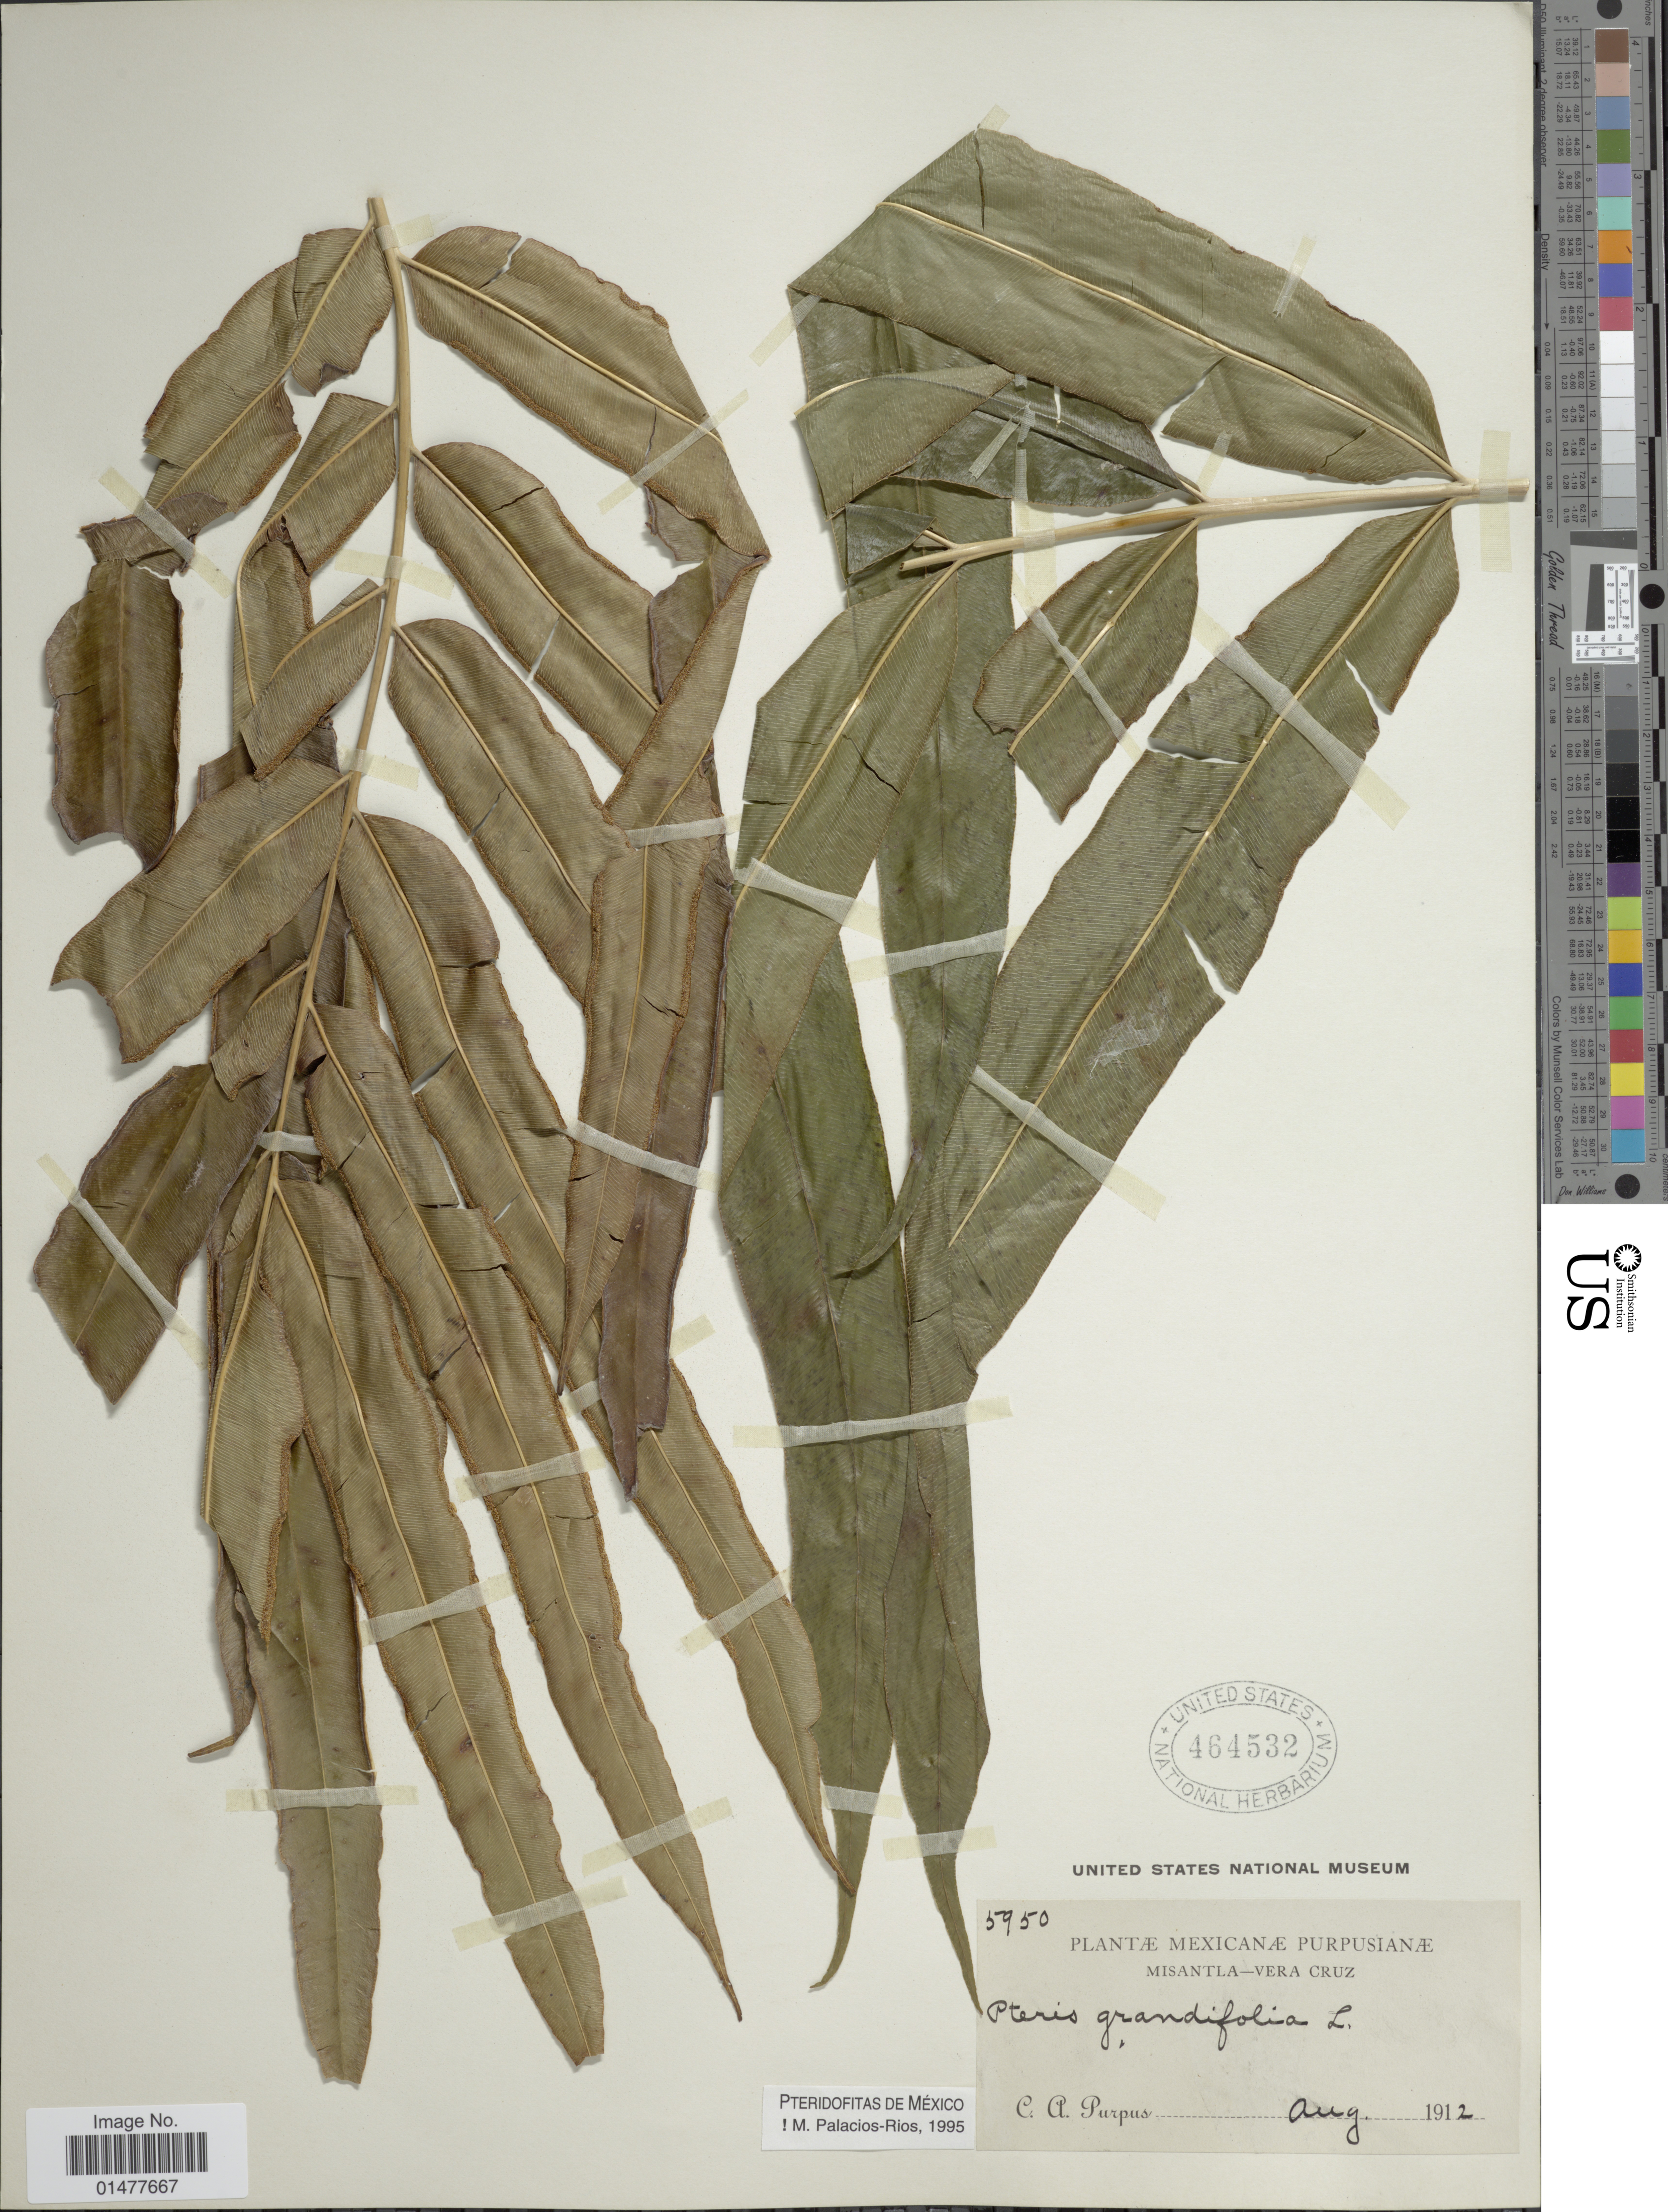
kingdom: Plantae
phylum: Tracheophyta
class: Polypodiopsida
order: Polypodiales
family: Pteridaceae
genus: Pteris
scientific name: Pteris grandifolia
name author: L.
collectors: C. A. Purpus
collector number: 5950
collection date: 1912-08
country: Mexico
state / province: Veracruz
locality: Misantla-Vera Cruz.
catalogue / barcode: US 464532